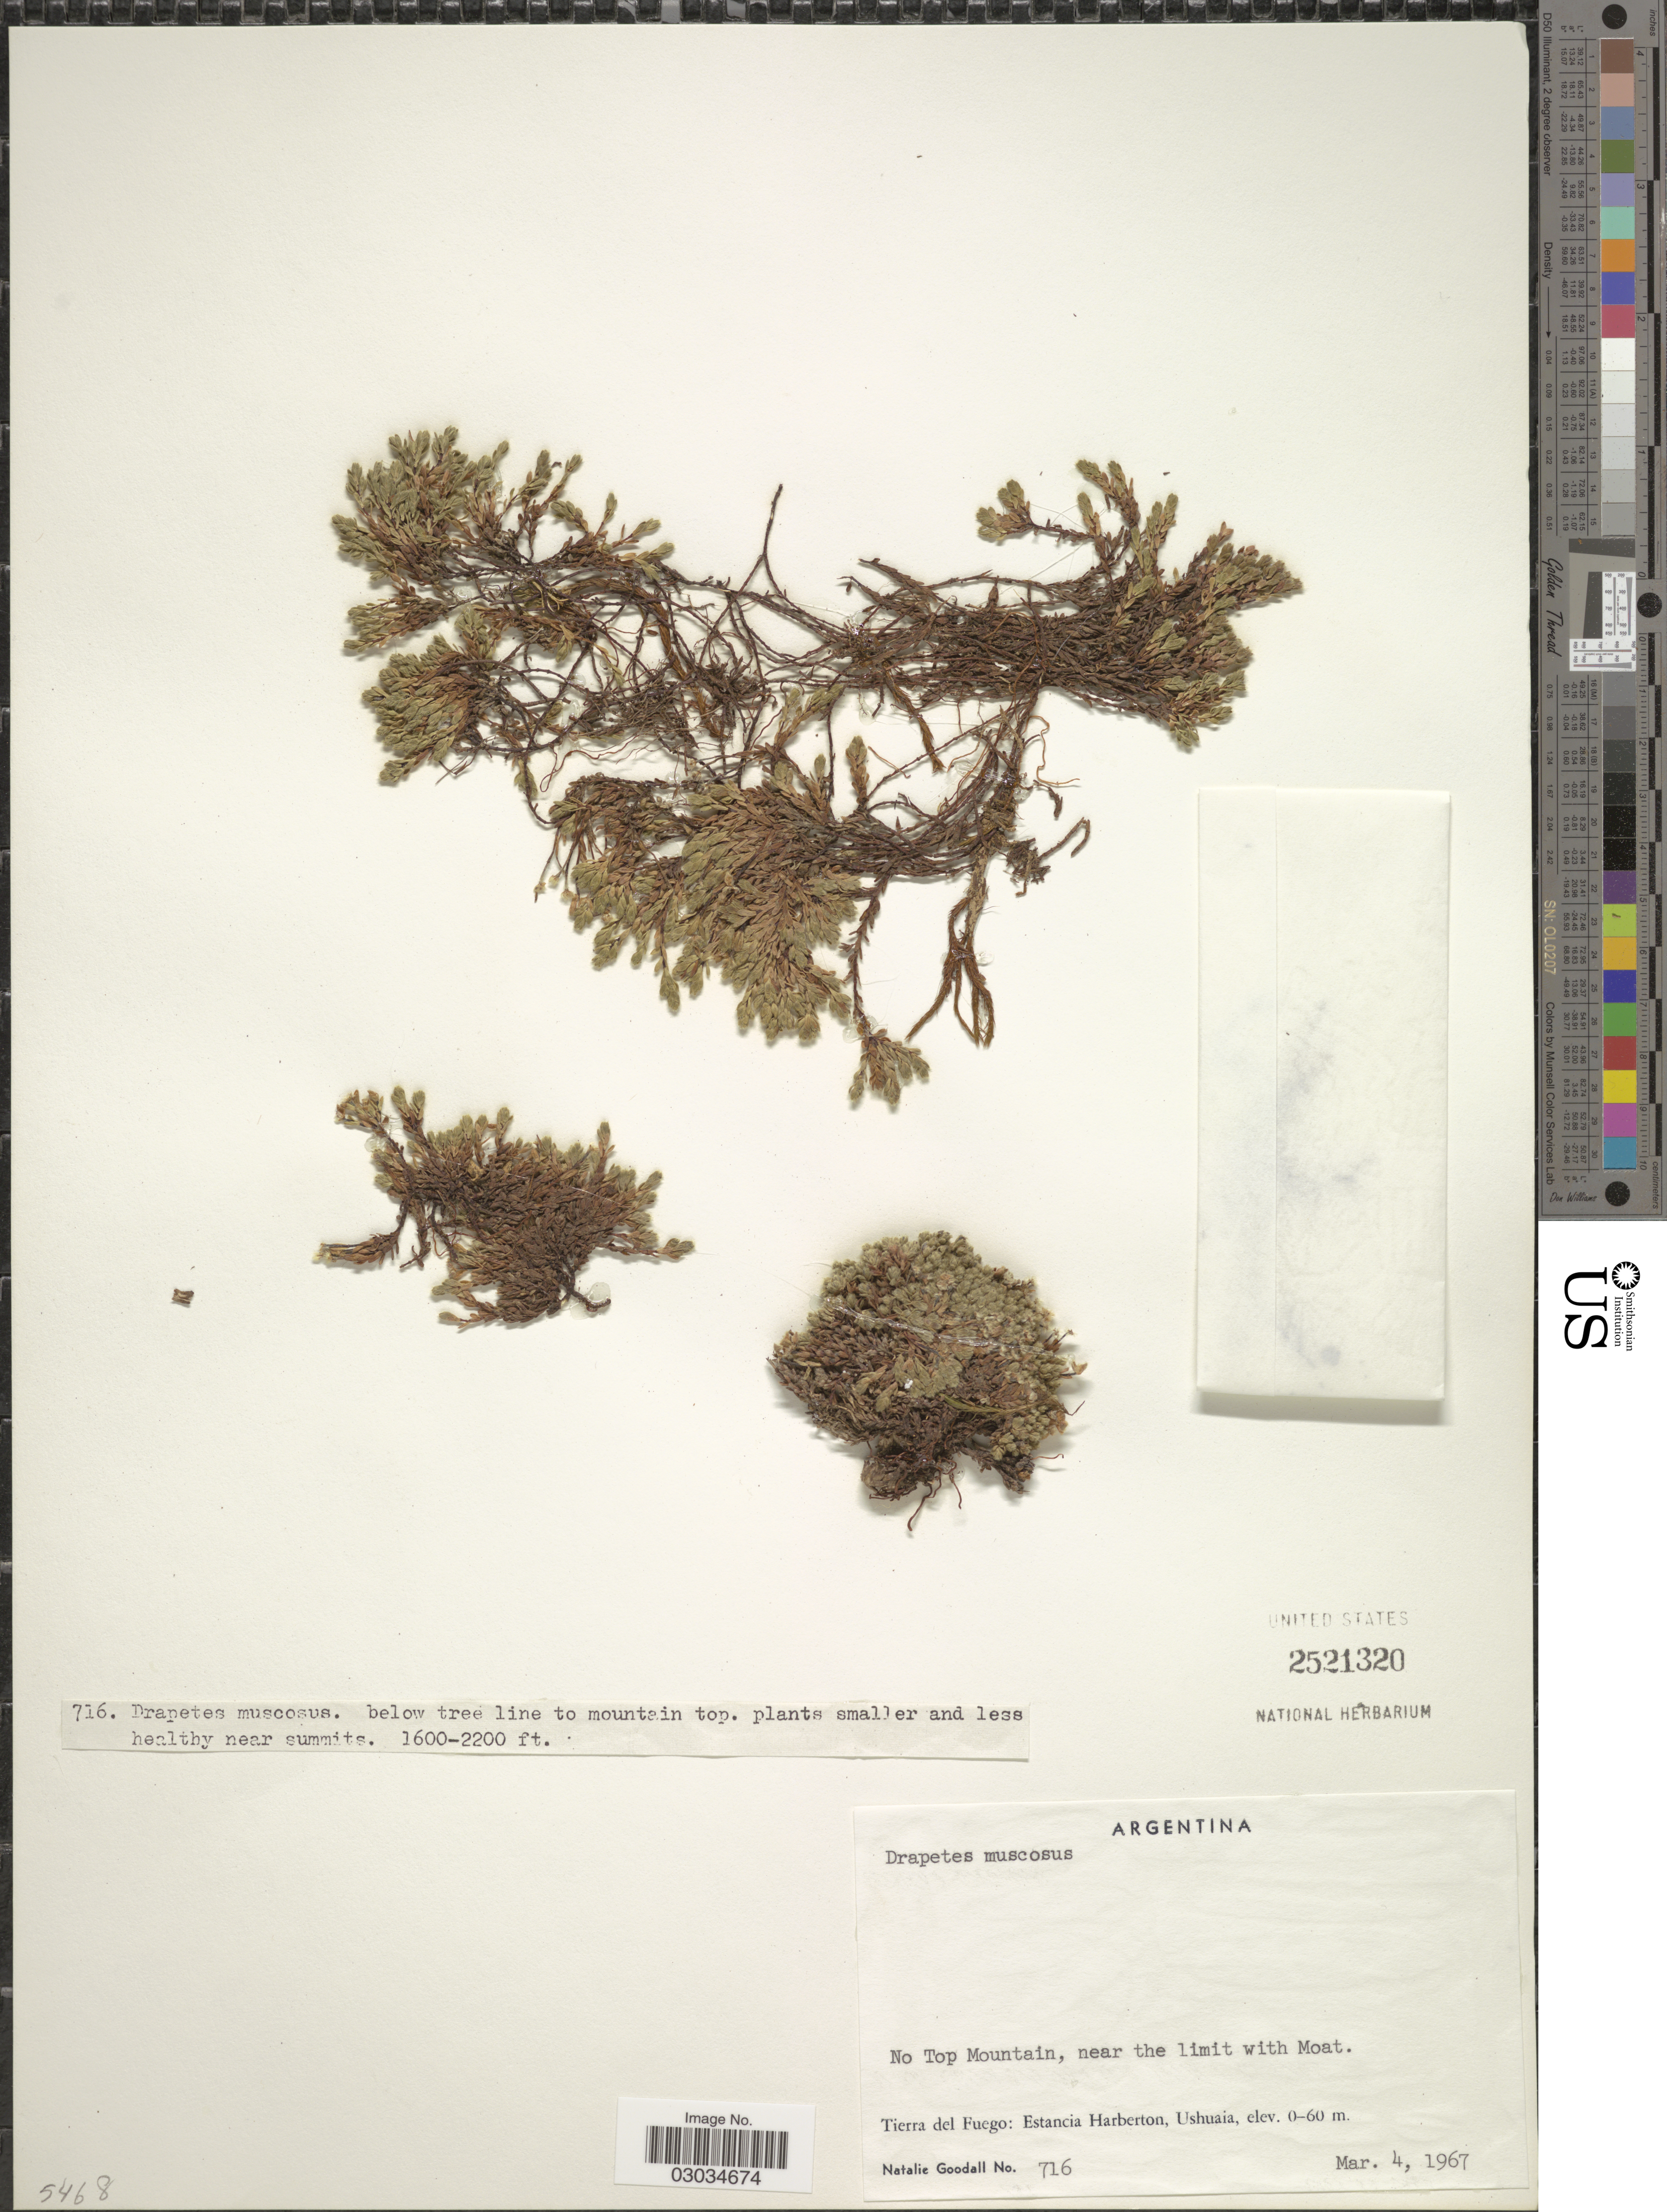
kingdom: Plantae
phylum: Tracheophyta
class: Magnoliopsida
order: Malvales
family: Thymelaeaceae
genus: Drapetes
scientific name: Drapetes muscosus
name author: Lam.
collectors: N. Goodall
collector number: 716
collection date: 1967-03-04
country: Argentina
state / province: Tierra del Fuego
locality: No Top Mountain, near the limit with Moat. Estancia Harberton, Ushuaia.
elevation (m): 488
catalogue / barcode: US 2521320